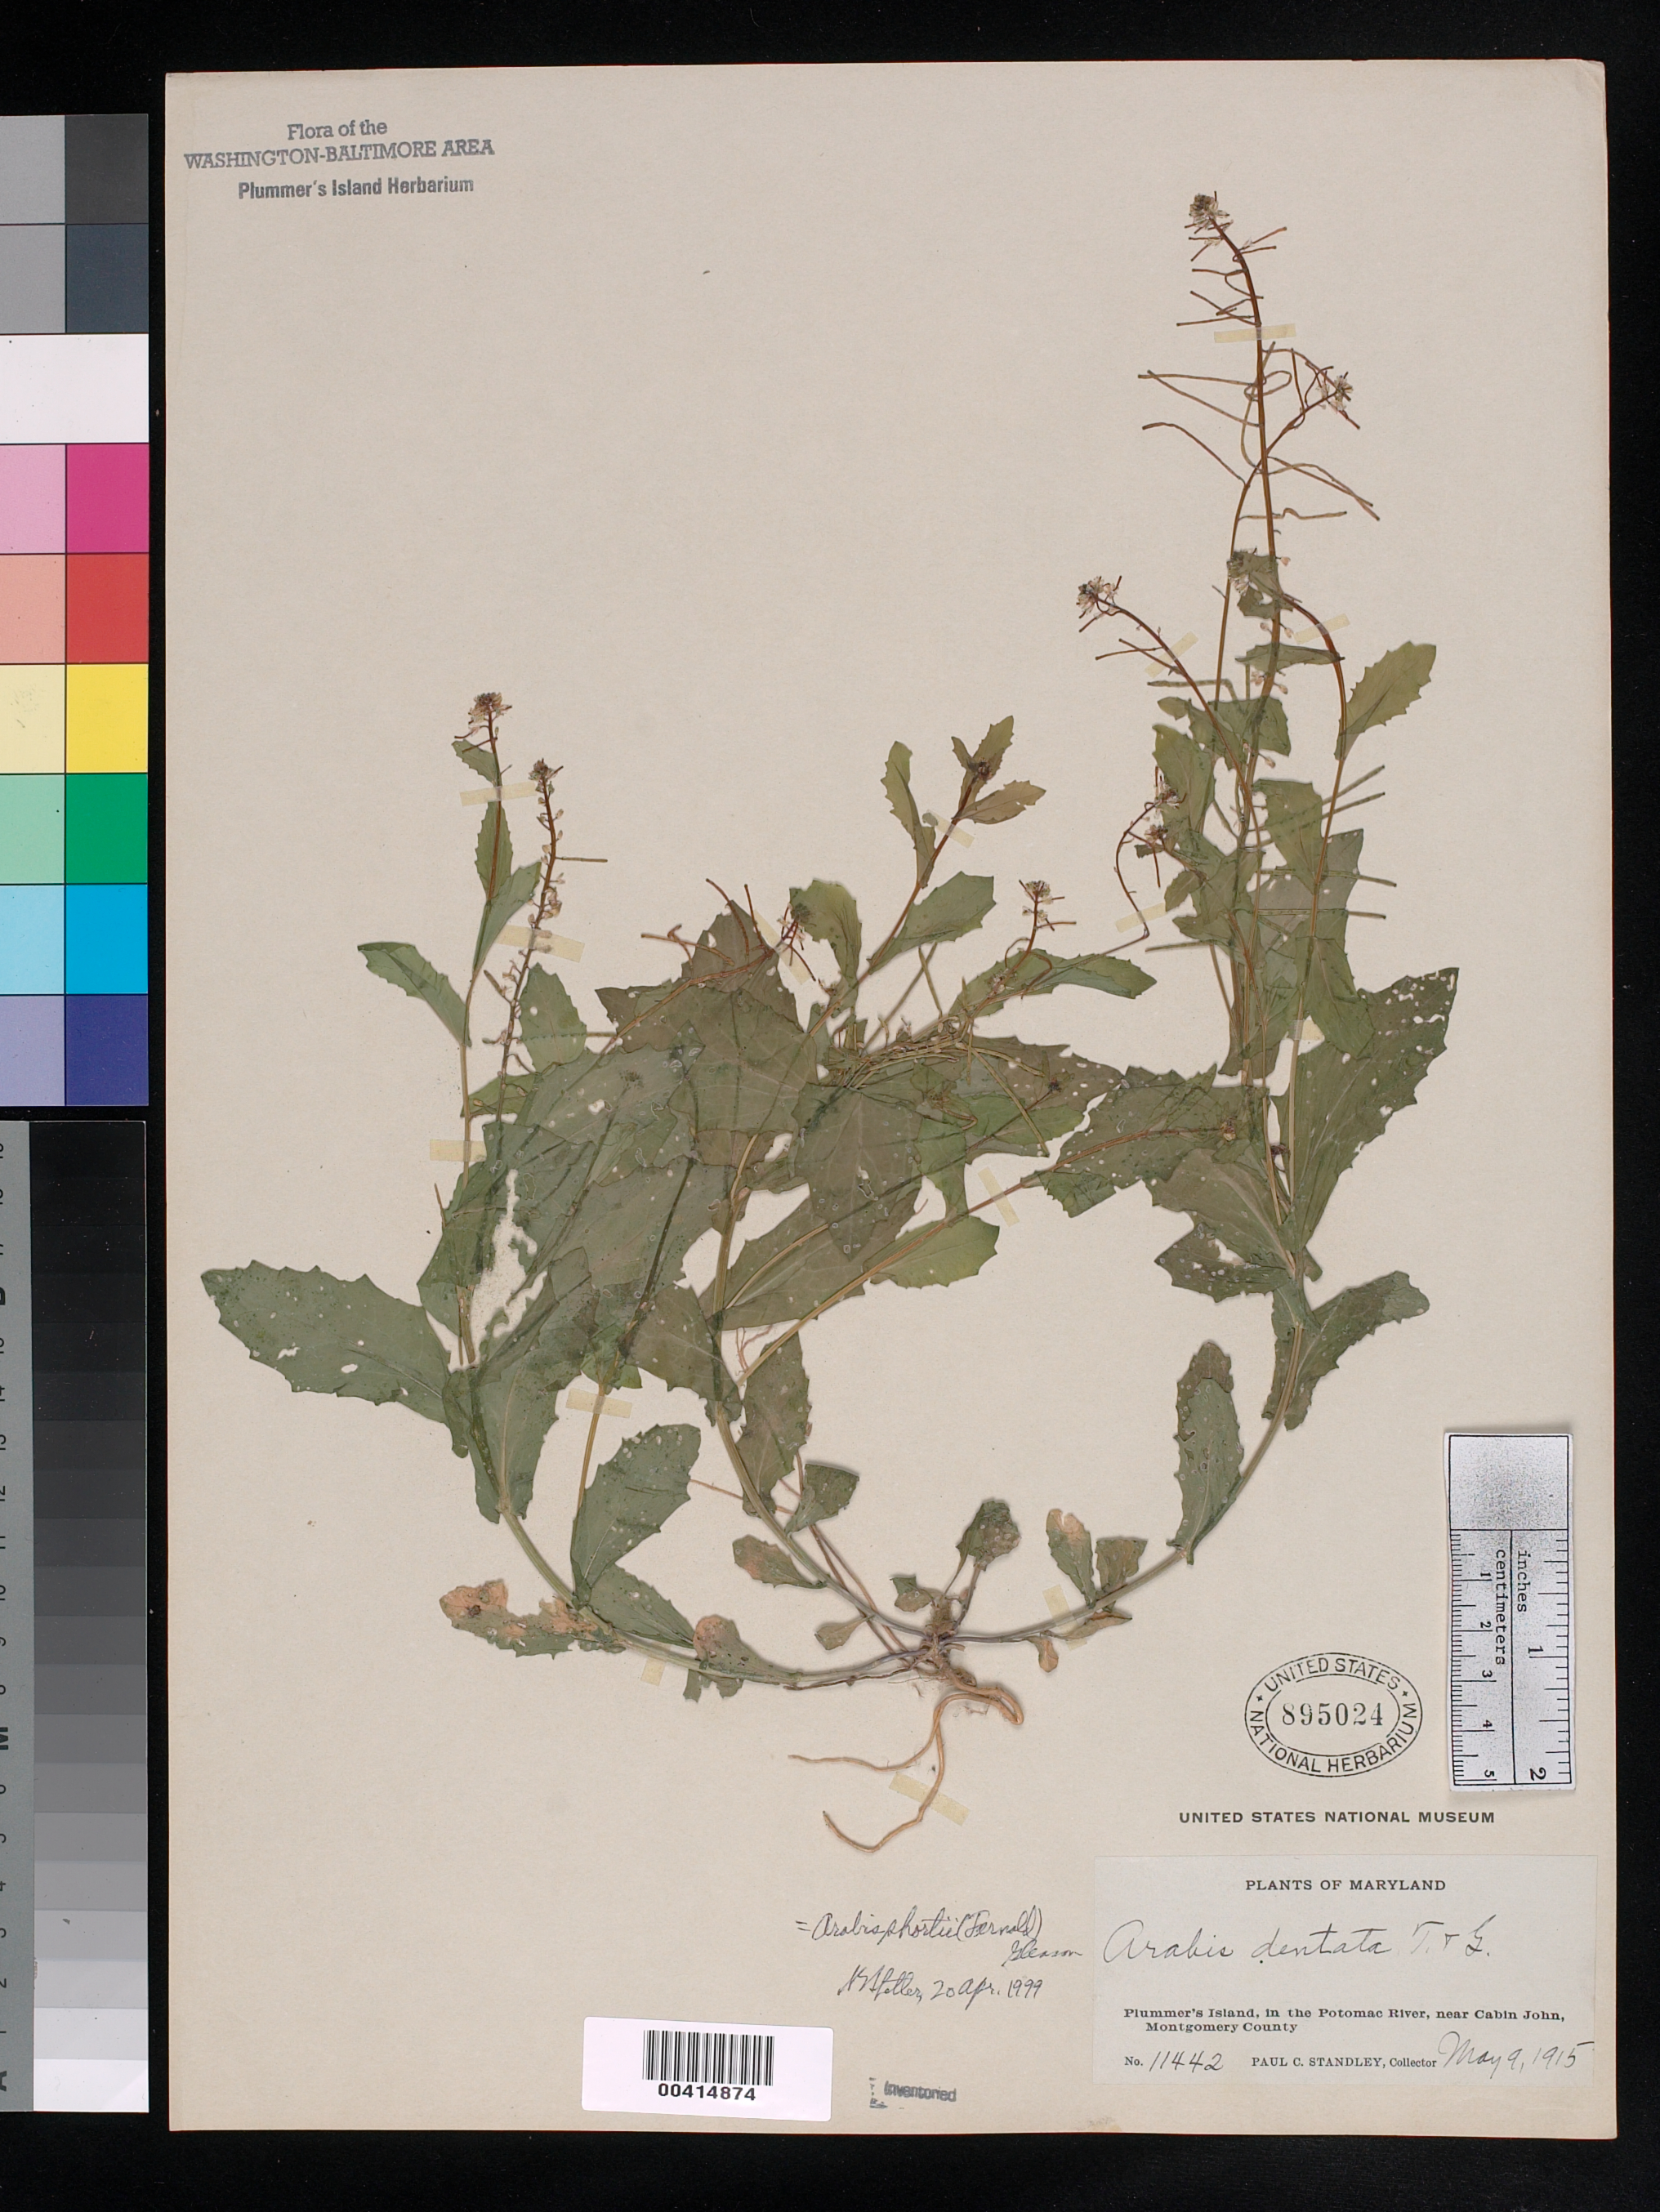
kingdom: Plantae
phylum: Tracheophyta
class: Magnoliopsida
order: Brassicales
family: Brassicaceae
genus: Boechera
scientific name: Boechera shortii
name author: (Fernald) Al-Shehbaz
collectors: P. C. Standley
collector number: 11442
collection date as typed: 09 May 1915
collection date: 1915-05-09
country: United States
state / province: Maryland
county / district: Montgomery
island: Plummers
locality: Plummer's Island Plummers Island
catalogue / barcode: US 895024